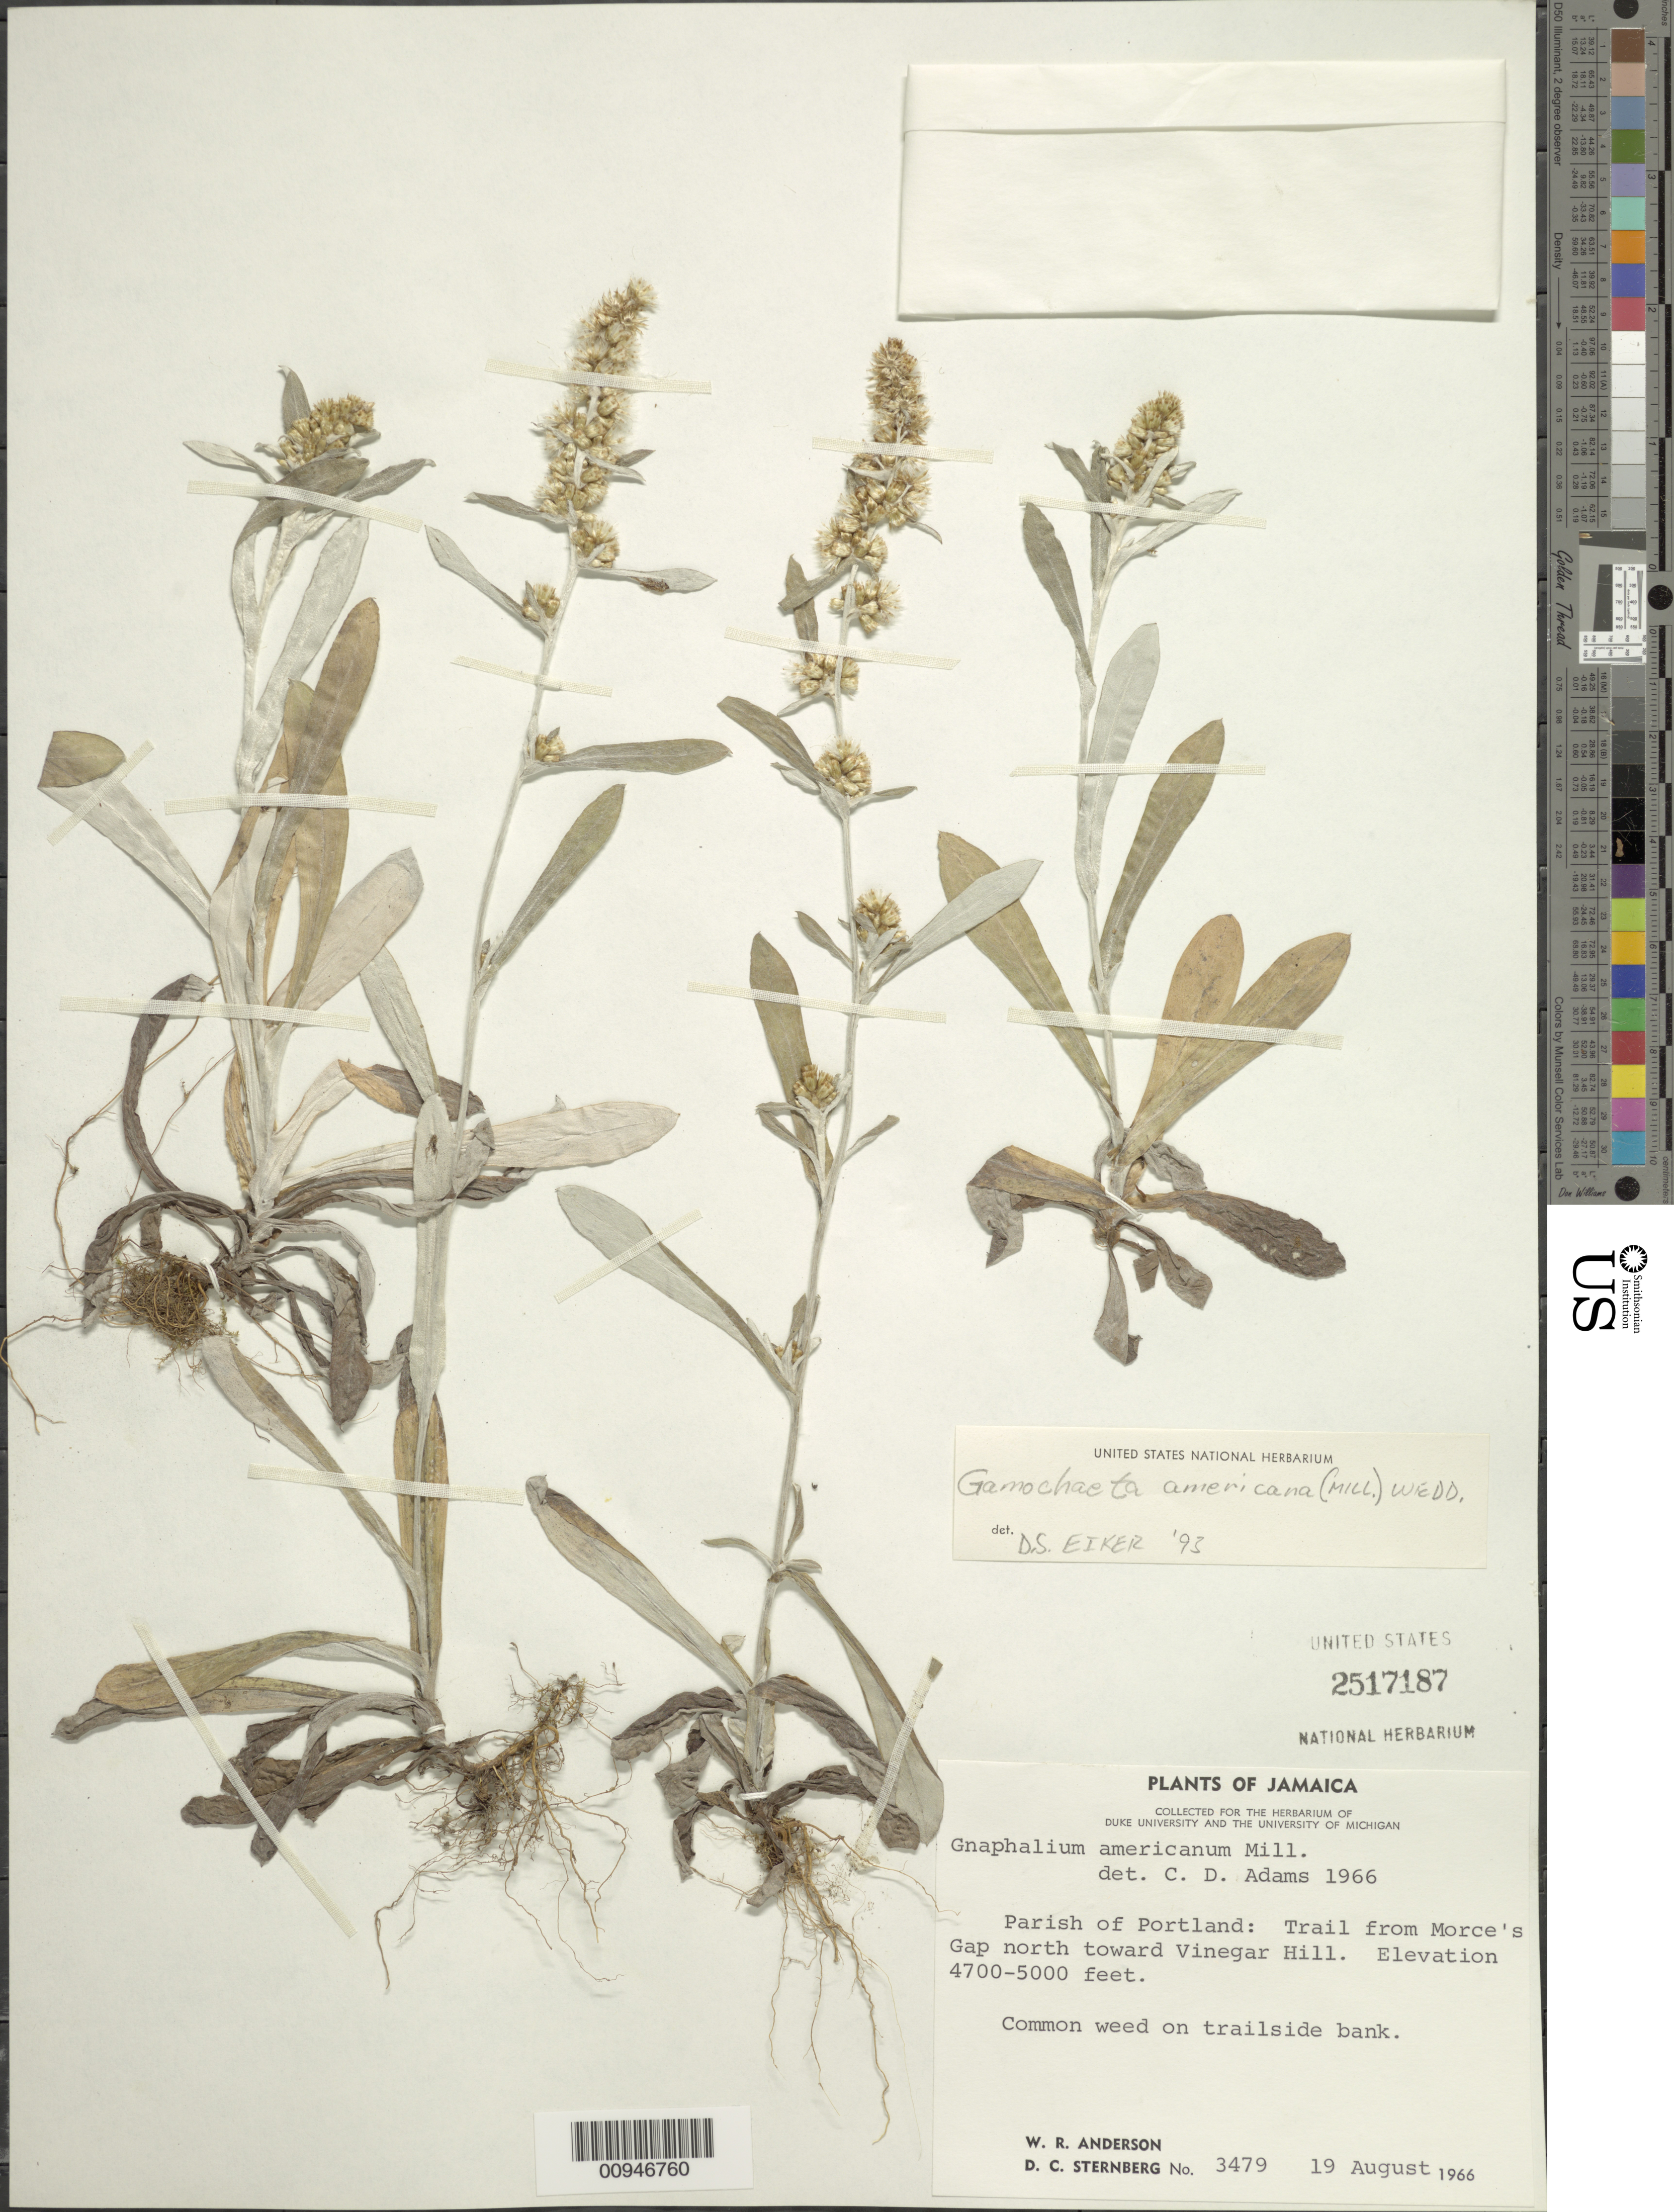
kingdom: Plantae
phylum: Tracheophyta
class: Magnoliopsida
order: Asterales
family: Asteraceae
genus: Gamochaeta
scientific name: Gamochaeta americana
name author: (Mill.) Wedd.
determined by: Eiker, D. S.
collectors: W. R. Anderson & D. Sternberg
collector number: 3479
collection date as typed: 19 Aug 1966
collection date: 1966-08-19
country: Jamaica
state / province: Portland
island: Jamaica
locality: Trail from Morces Gap north toward Vinegar Hill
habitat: On trailside bank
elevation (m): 1433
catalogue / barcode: US 2517187